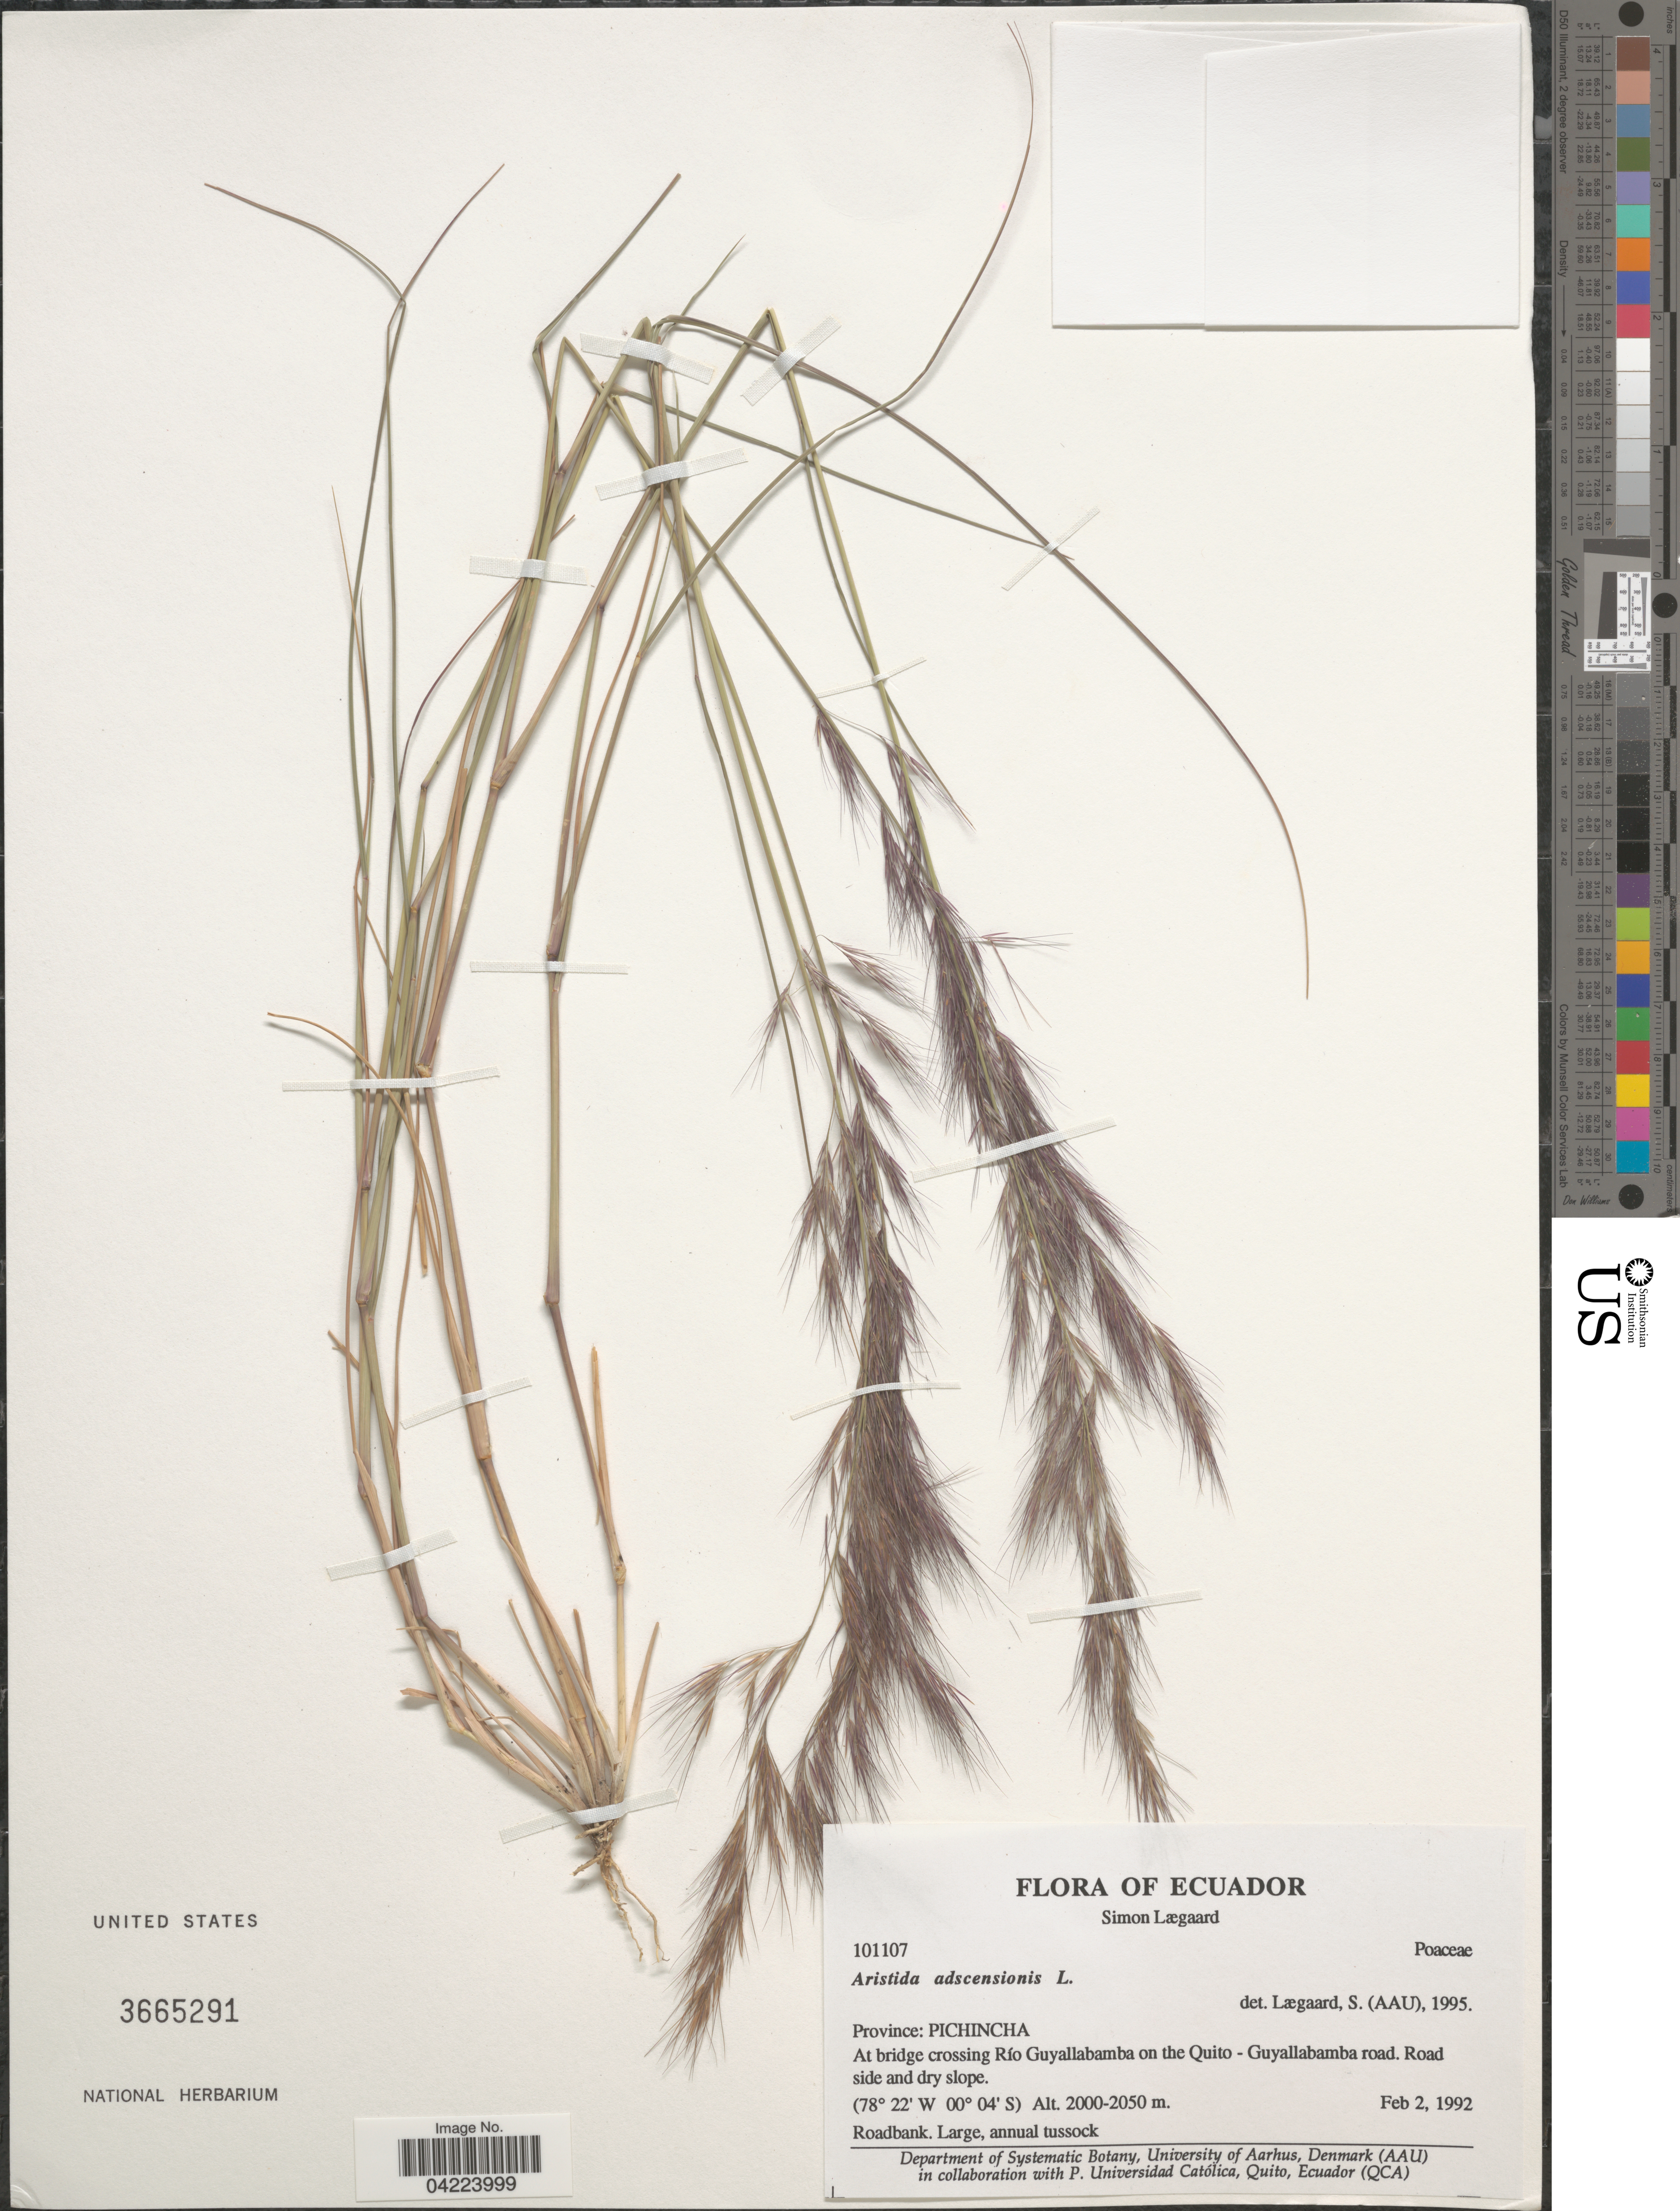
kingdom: Plantae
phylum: Tracheophyta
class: Liliopsida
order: Poales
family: Poaceae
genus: Aristida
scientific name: Aristida adscensionis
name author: L.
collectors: S. Lægaard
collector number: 101107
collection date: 1992-02-02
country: Ecuador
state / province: Pichincha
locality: At bridge crossing Río Guyallabamba on the Quito - Guyallabamba road. Road side and dry slope. Roadbank. Large, annual tussock.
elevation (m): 2000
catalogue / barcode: US 3665291